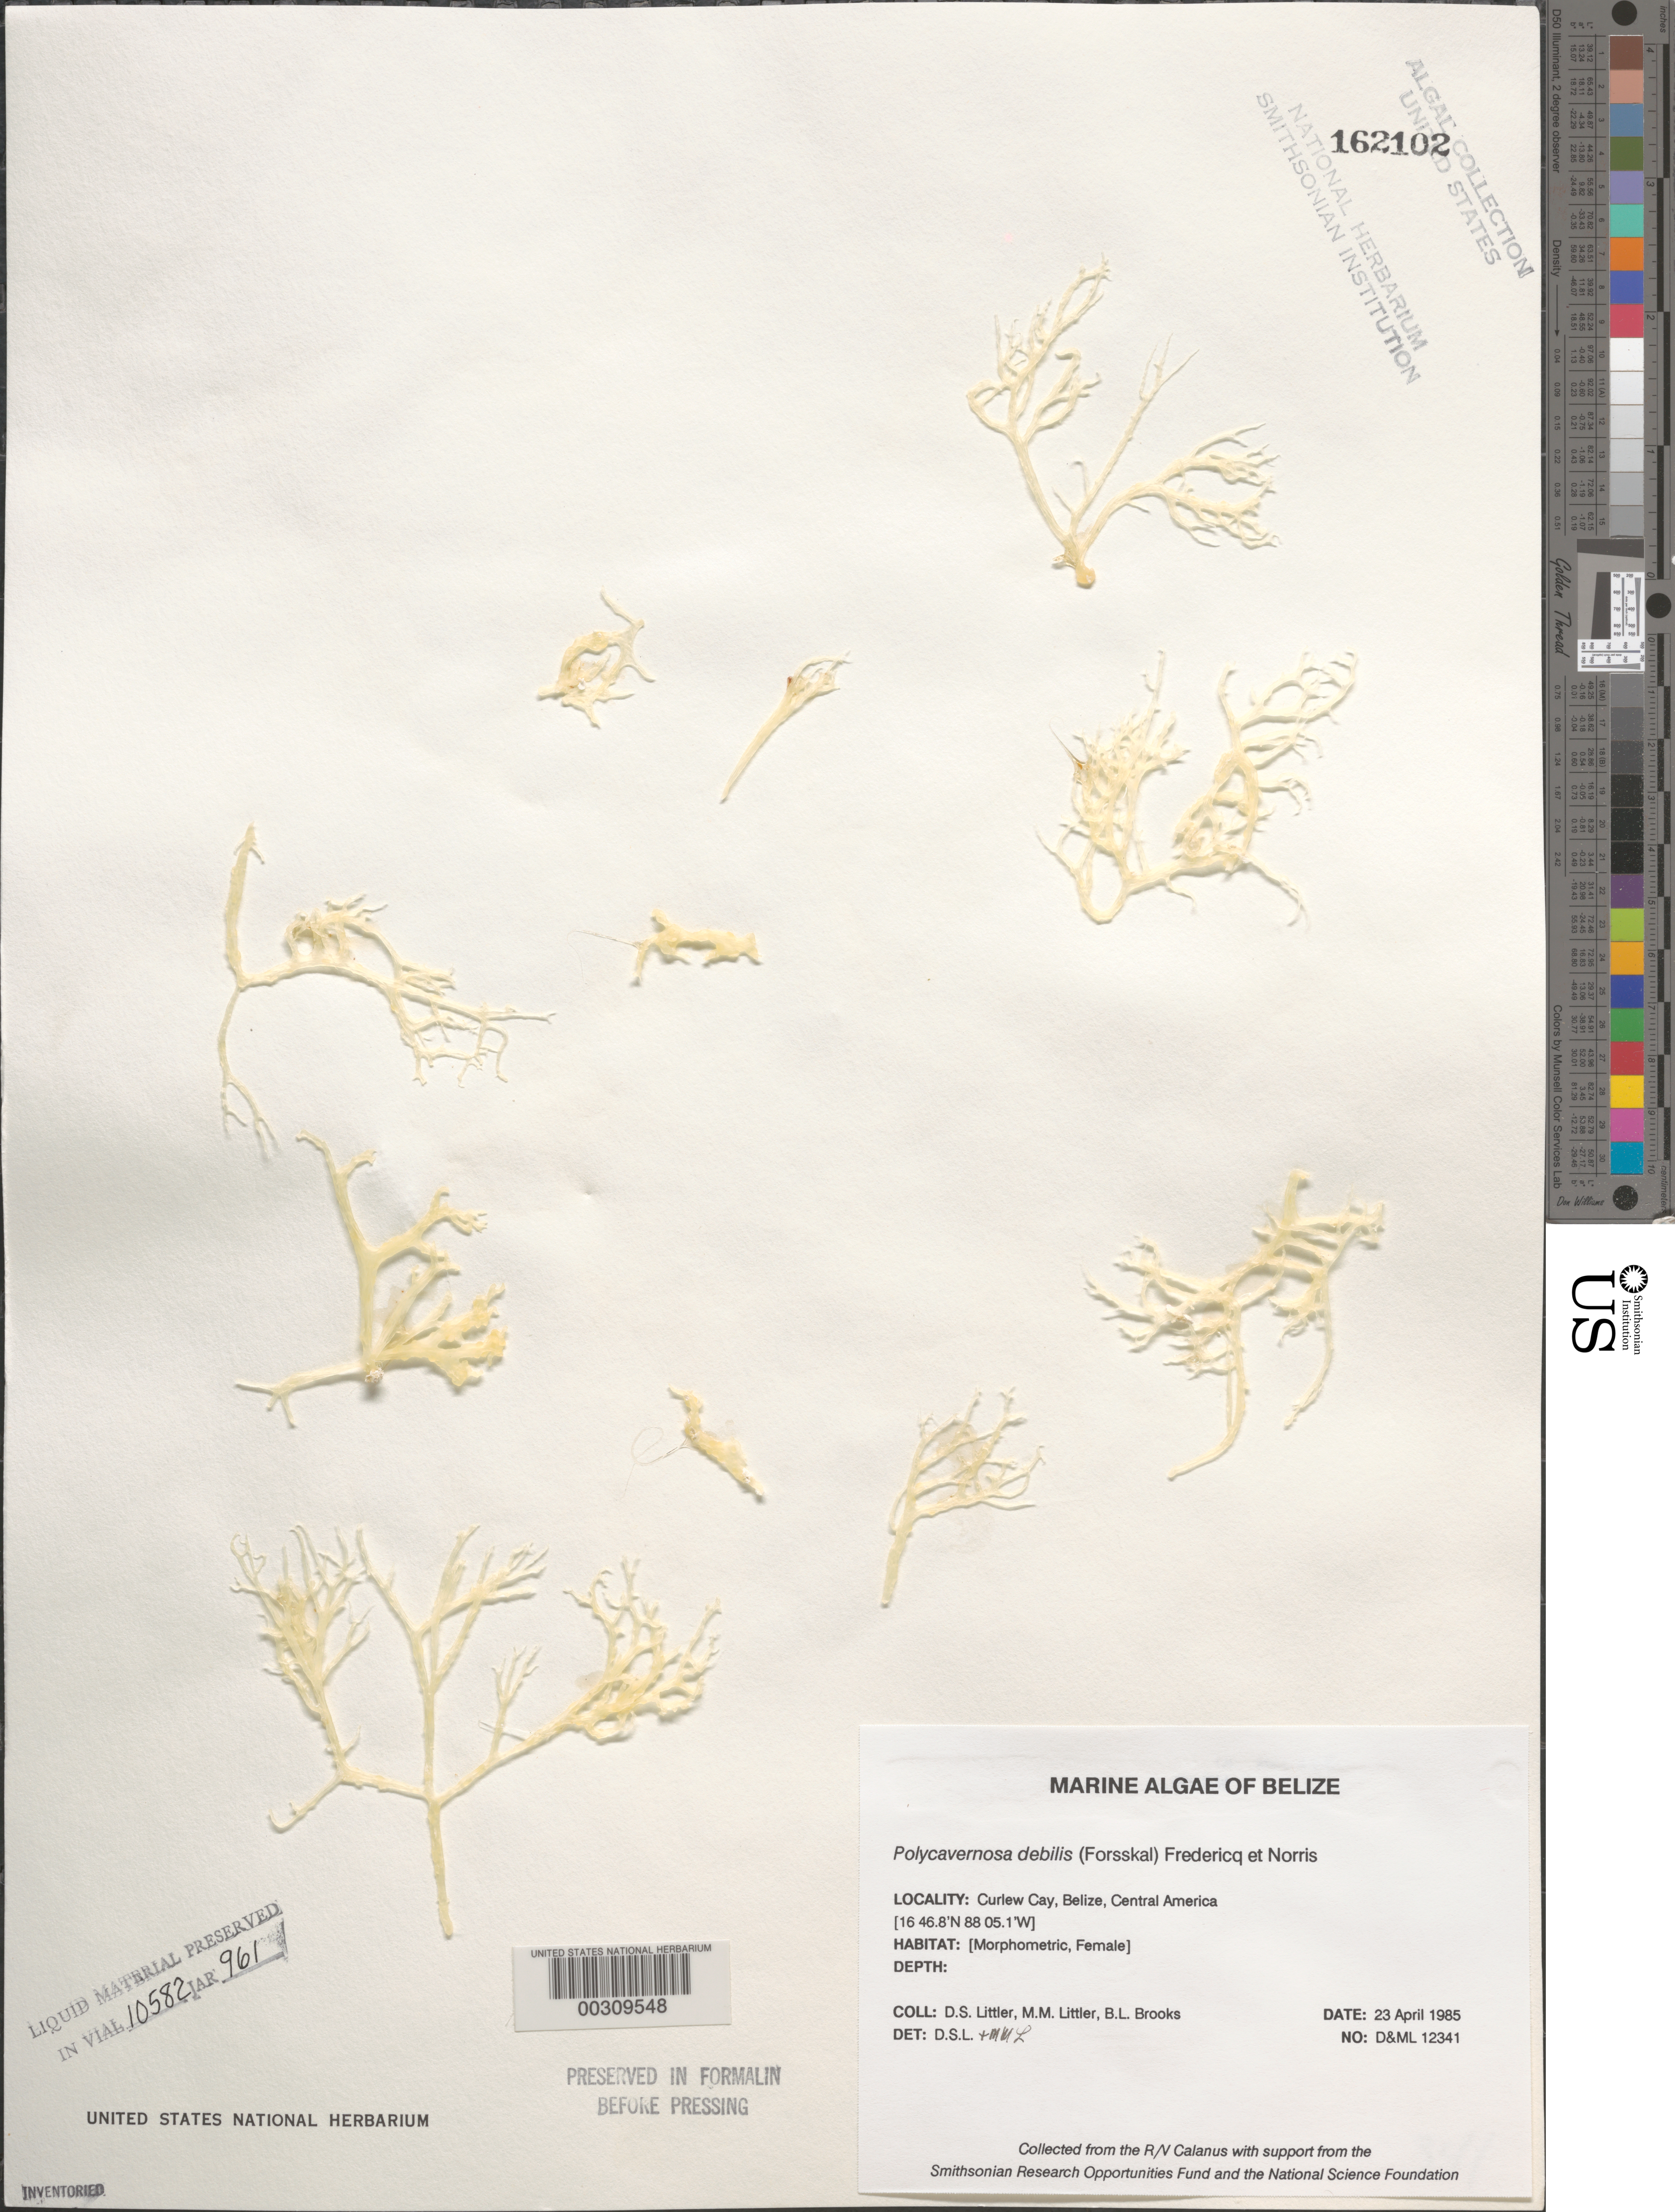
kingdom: Plantae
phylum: Rhodophyta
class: Florideophyceae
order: Gracilariales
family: Gracilariaceae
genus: Gracilaria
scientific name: Gracilaria debilis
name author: (Forssk.) Børgesen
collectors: M. M. Littler, D. S. Littler & B. Brooks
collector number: D&ML 12341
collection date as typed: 23 Apr 1985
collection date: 1985-04-23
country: Belize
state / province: Stann Creek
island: Curlew Cay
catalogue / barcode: US 162102